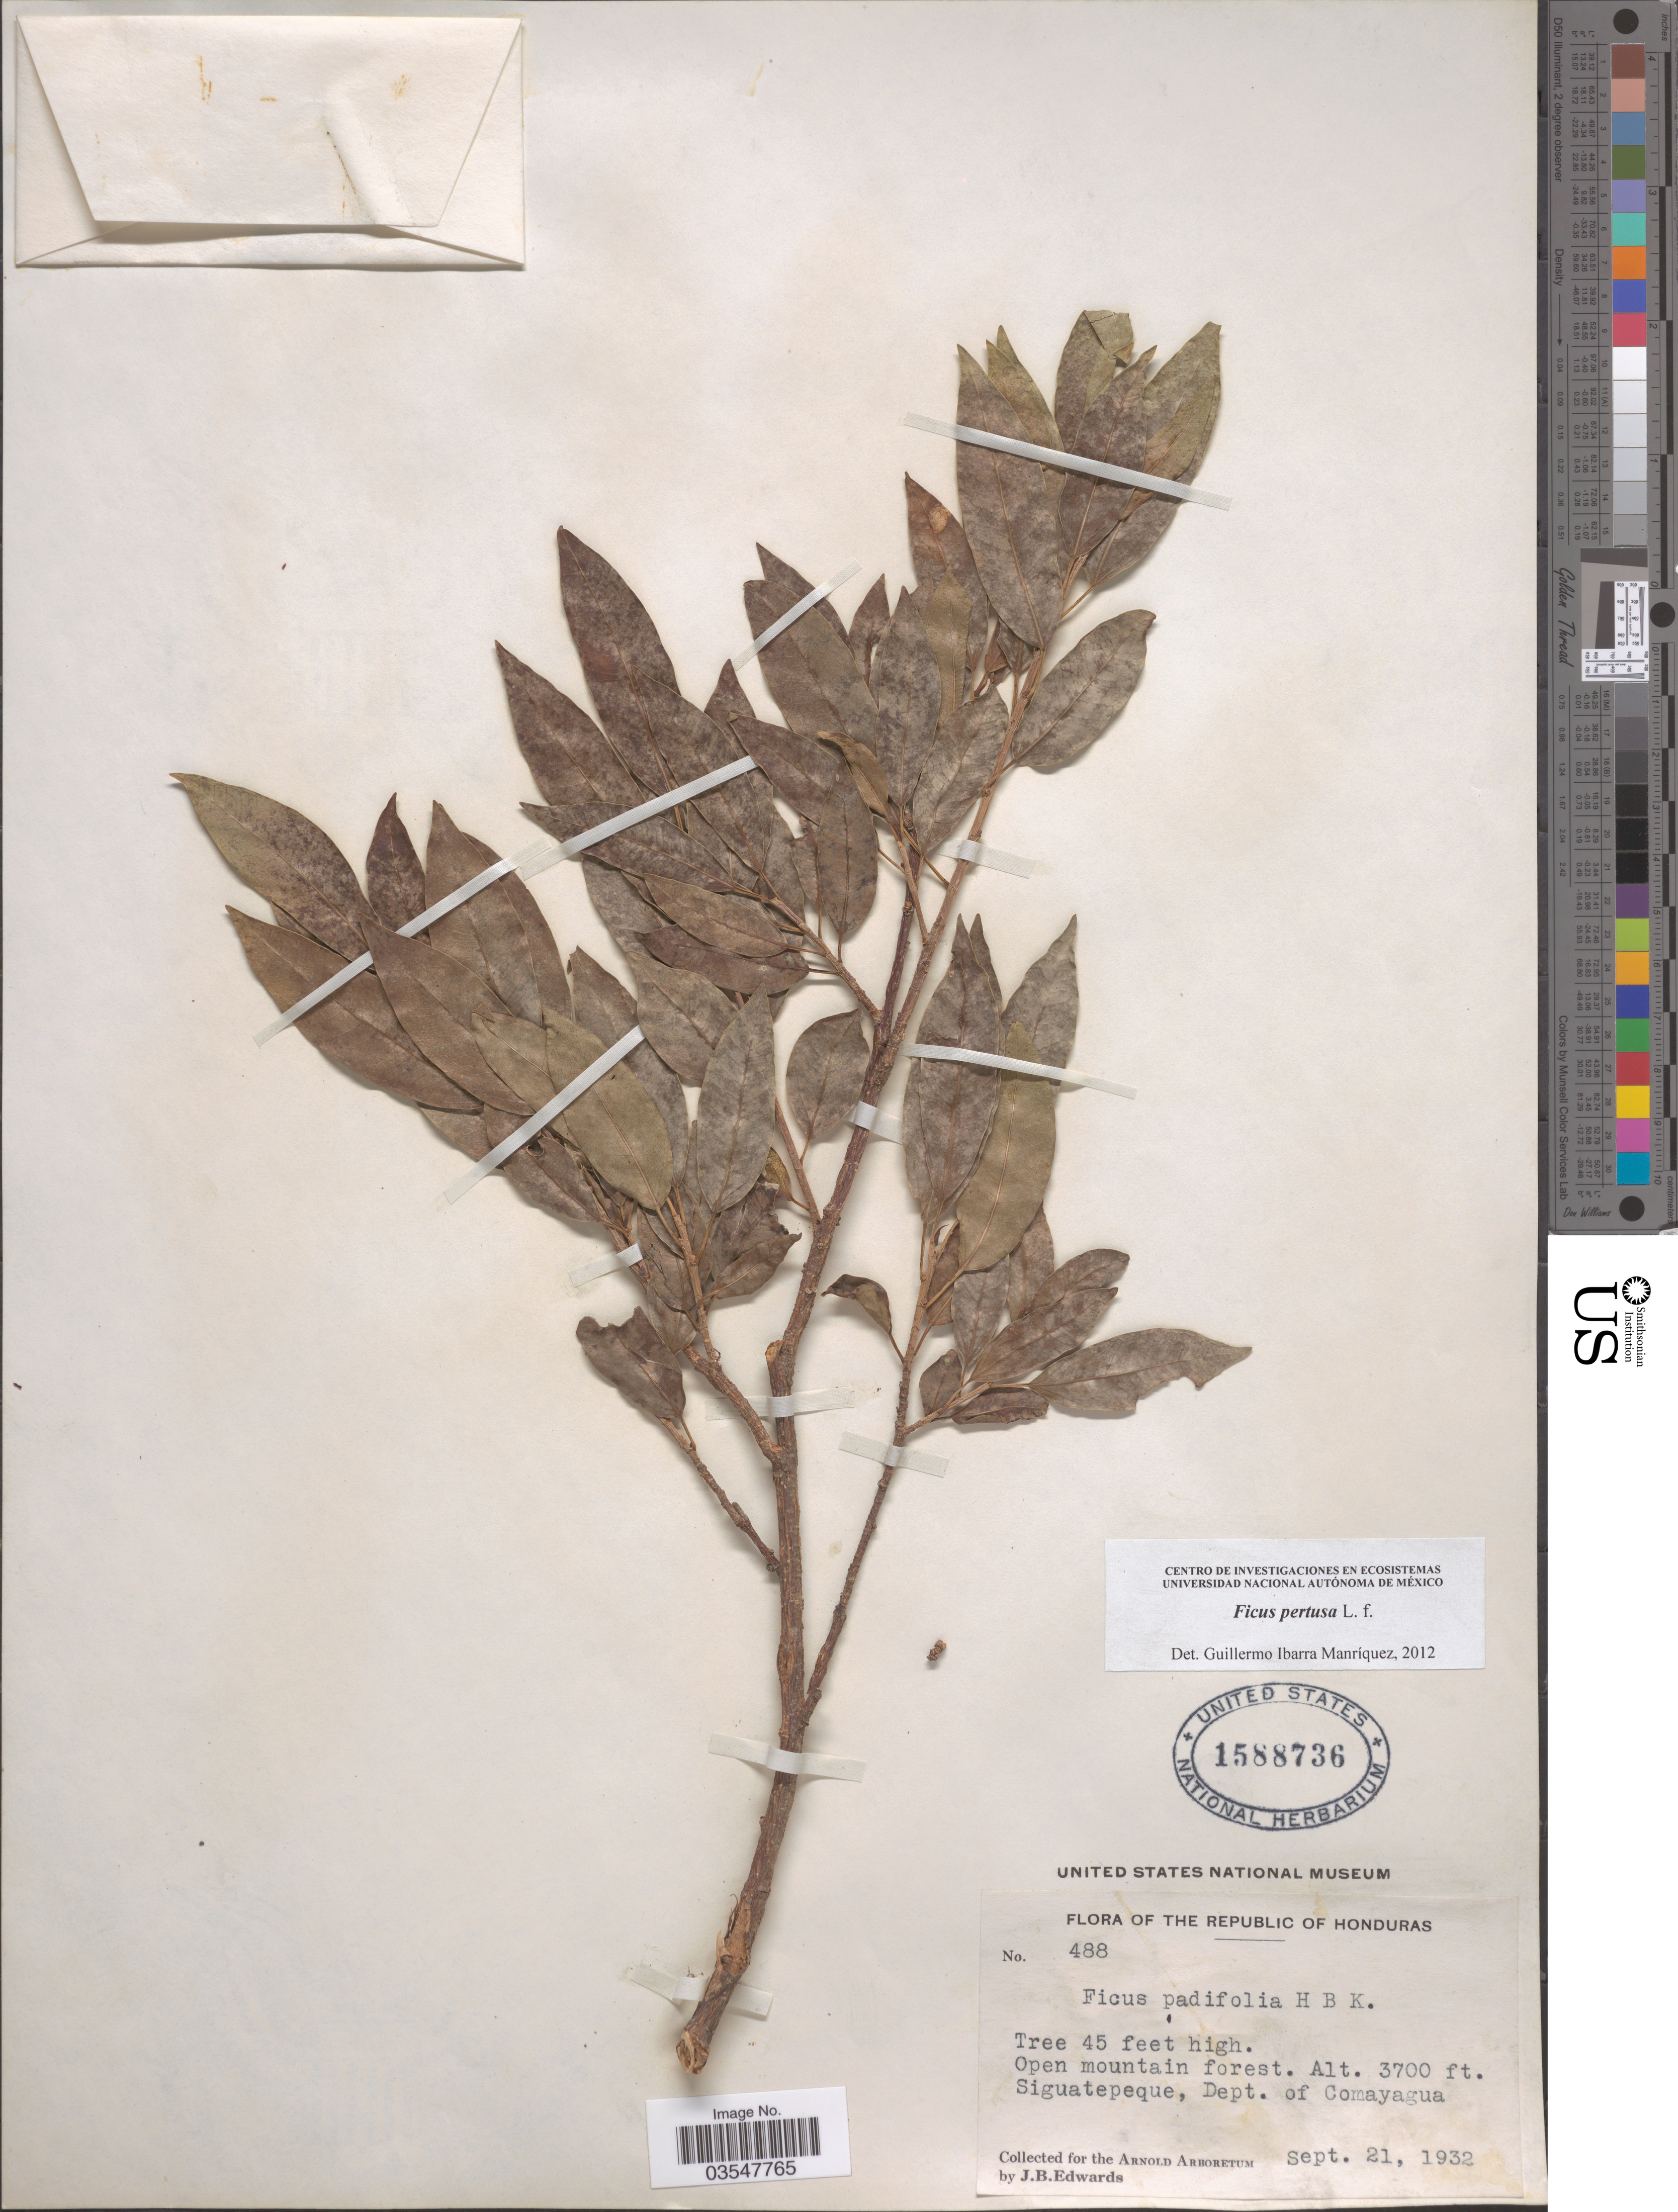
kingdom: Plantae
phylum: Tracheophyta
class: Magnoliopsida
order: Rosales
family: Moraceae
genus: Ficus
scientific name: Ficus pertusa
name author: L. f.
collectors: J. B. Edwards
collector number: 488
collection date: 1932-09-21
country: Honduras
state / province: Comayagua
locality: Open mountain forest. Siguatepeque, Dept. of Comayagua.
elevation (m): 1128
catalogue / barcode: US 1588736